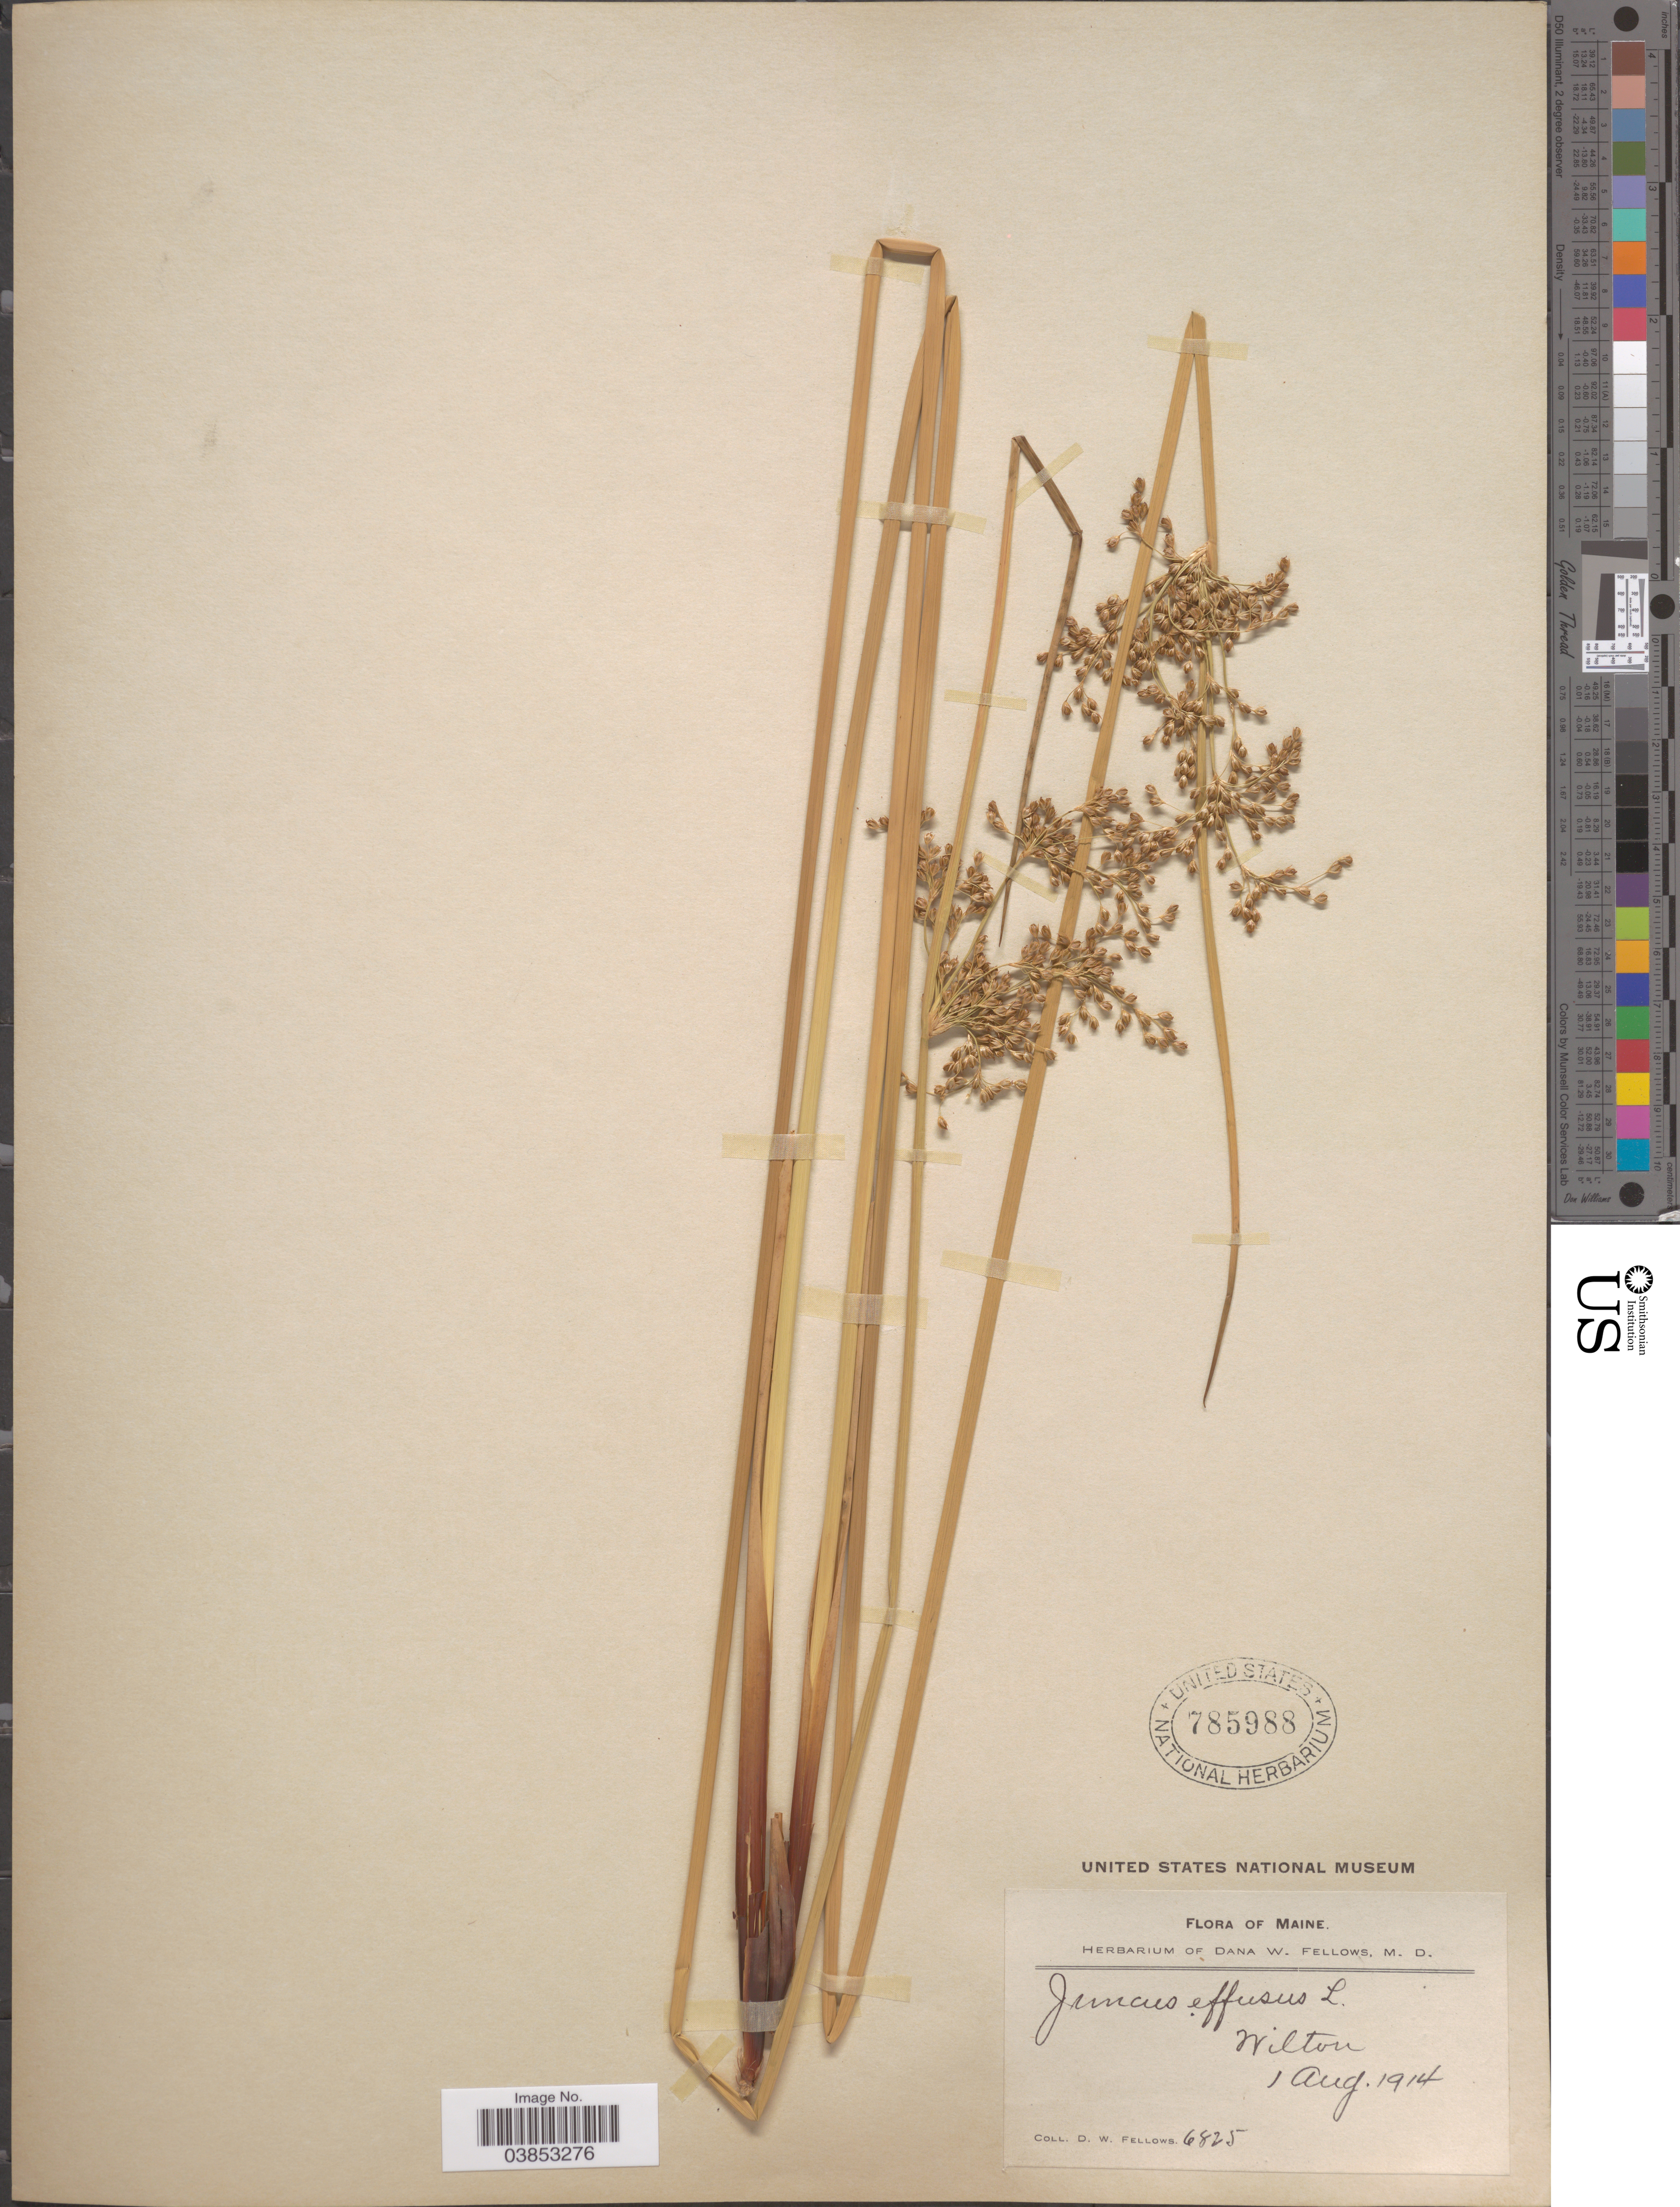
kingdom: Plantae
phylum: Tracheophyta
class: Liliopsida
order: Poales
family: Juncaceae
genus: Juncus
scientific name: Juncus effusus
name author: L.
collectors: D. W. Fellows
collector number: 6825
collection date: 1914-08-01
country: United States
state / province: Maine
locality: Wilton.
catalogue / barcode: US 785988